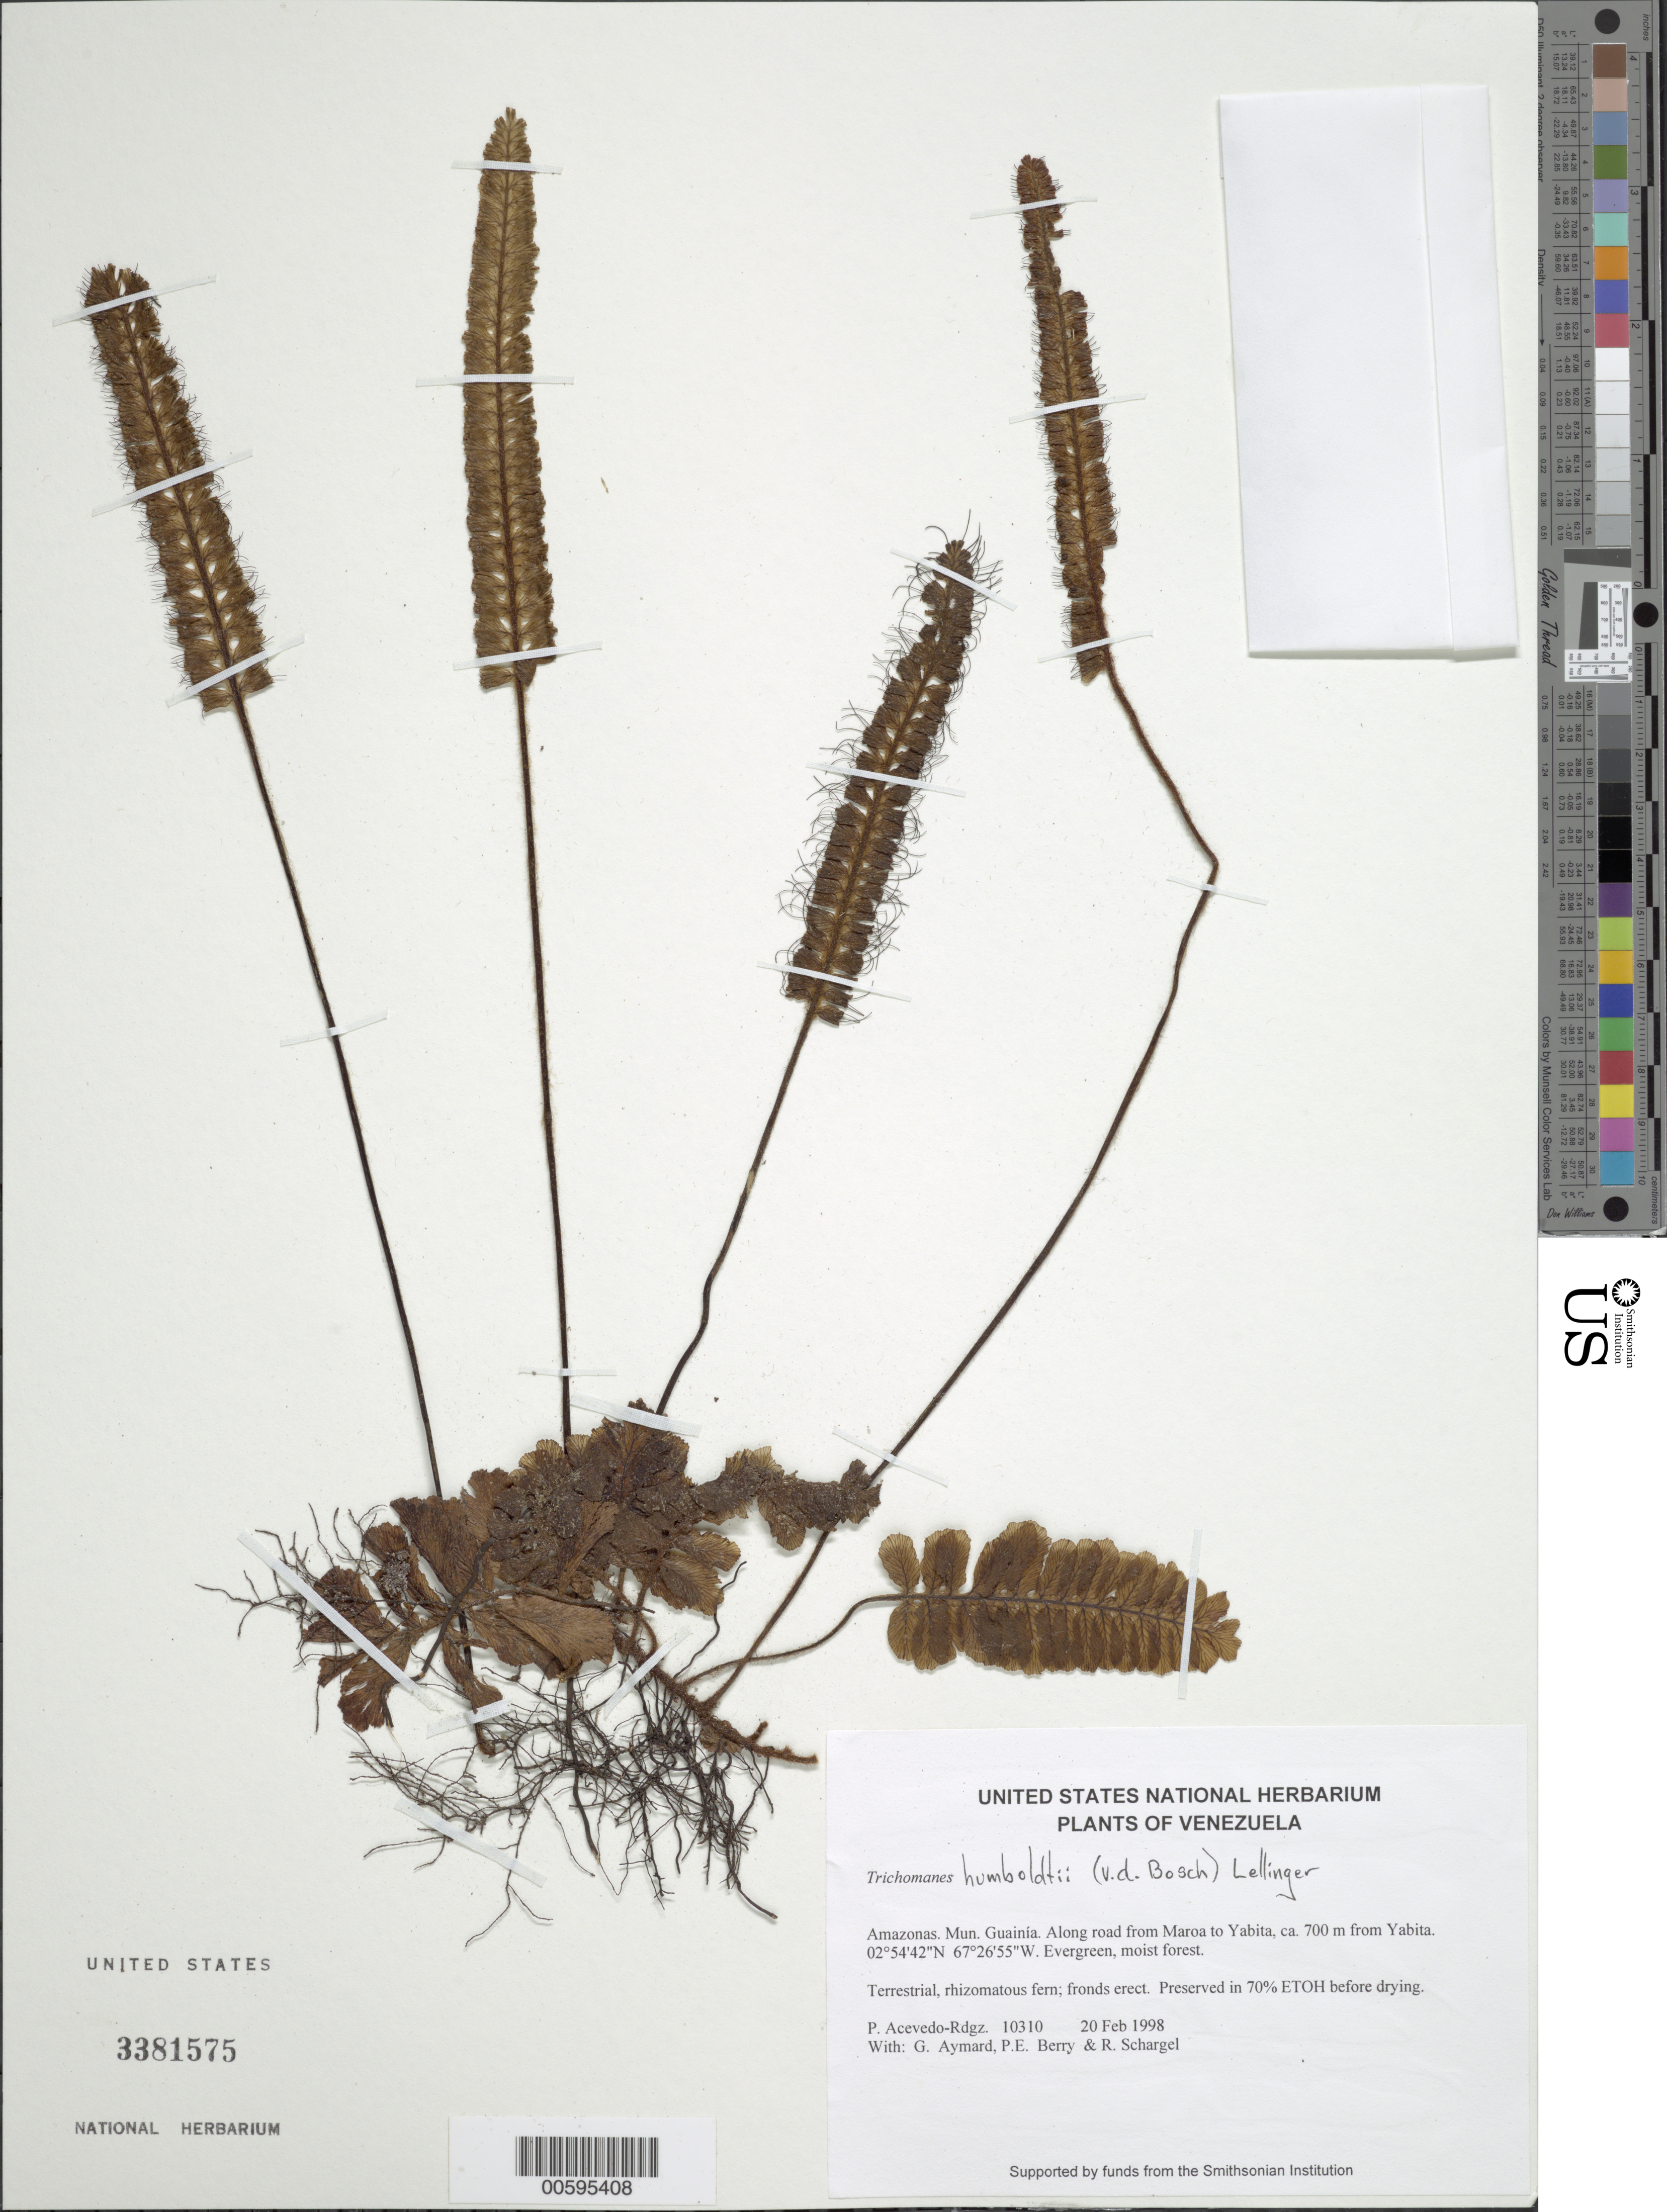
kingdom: Plantae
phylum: Tracheophyta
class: Polypodiopsida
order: Hymenophyllales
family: Hymenophyllaceae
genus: Trichomanes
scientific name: Trichomanes humboldtii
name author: (Bosch) Lellinger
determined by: McKee, G. S., (US), NMNH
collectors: P. Acevedo-Rodr., G. A. Aymard, P. E. Berry & R. Schargel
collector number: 10310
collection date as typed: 20 Feb 1998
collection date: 1998-02-20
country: Venezuela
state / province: Amazonas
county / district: Maroa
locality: Along road from Maroa to Yabita, ca. 700 m from Yabita.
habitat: Evergreen, moist forest.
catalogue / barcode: US 3381575